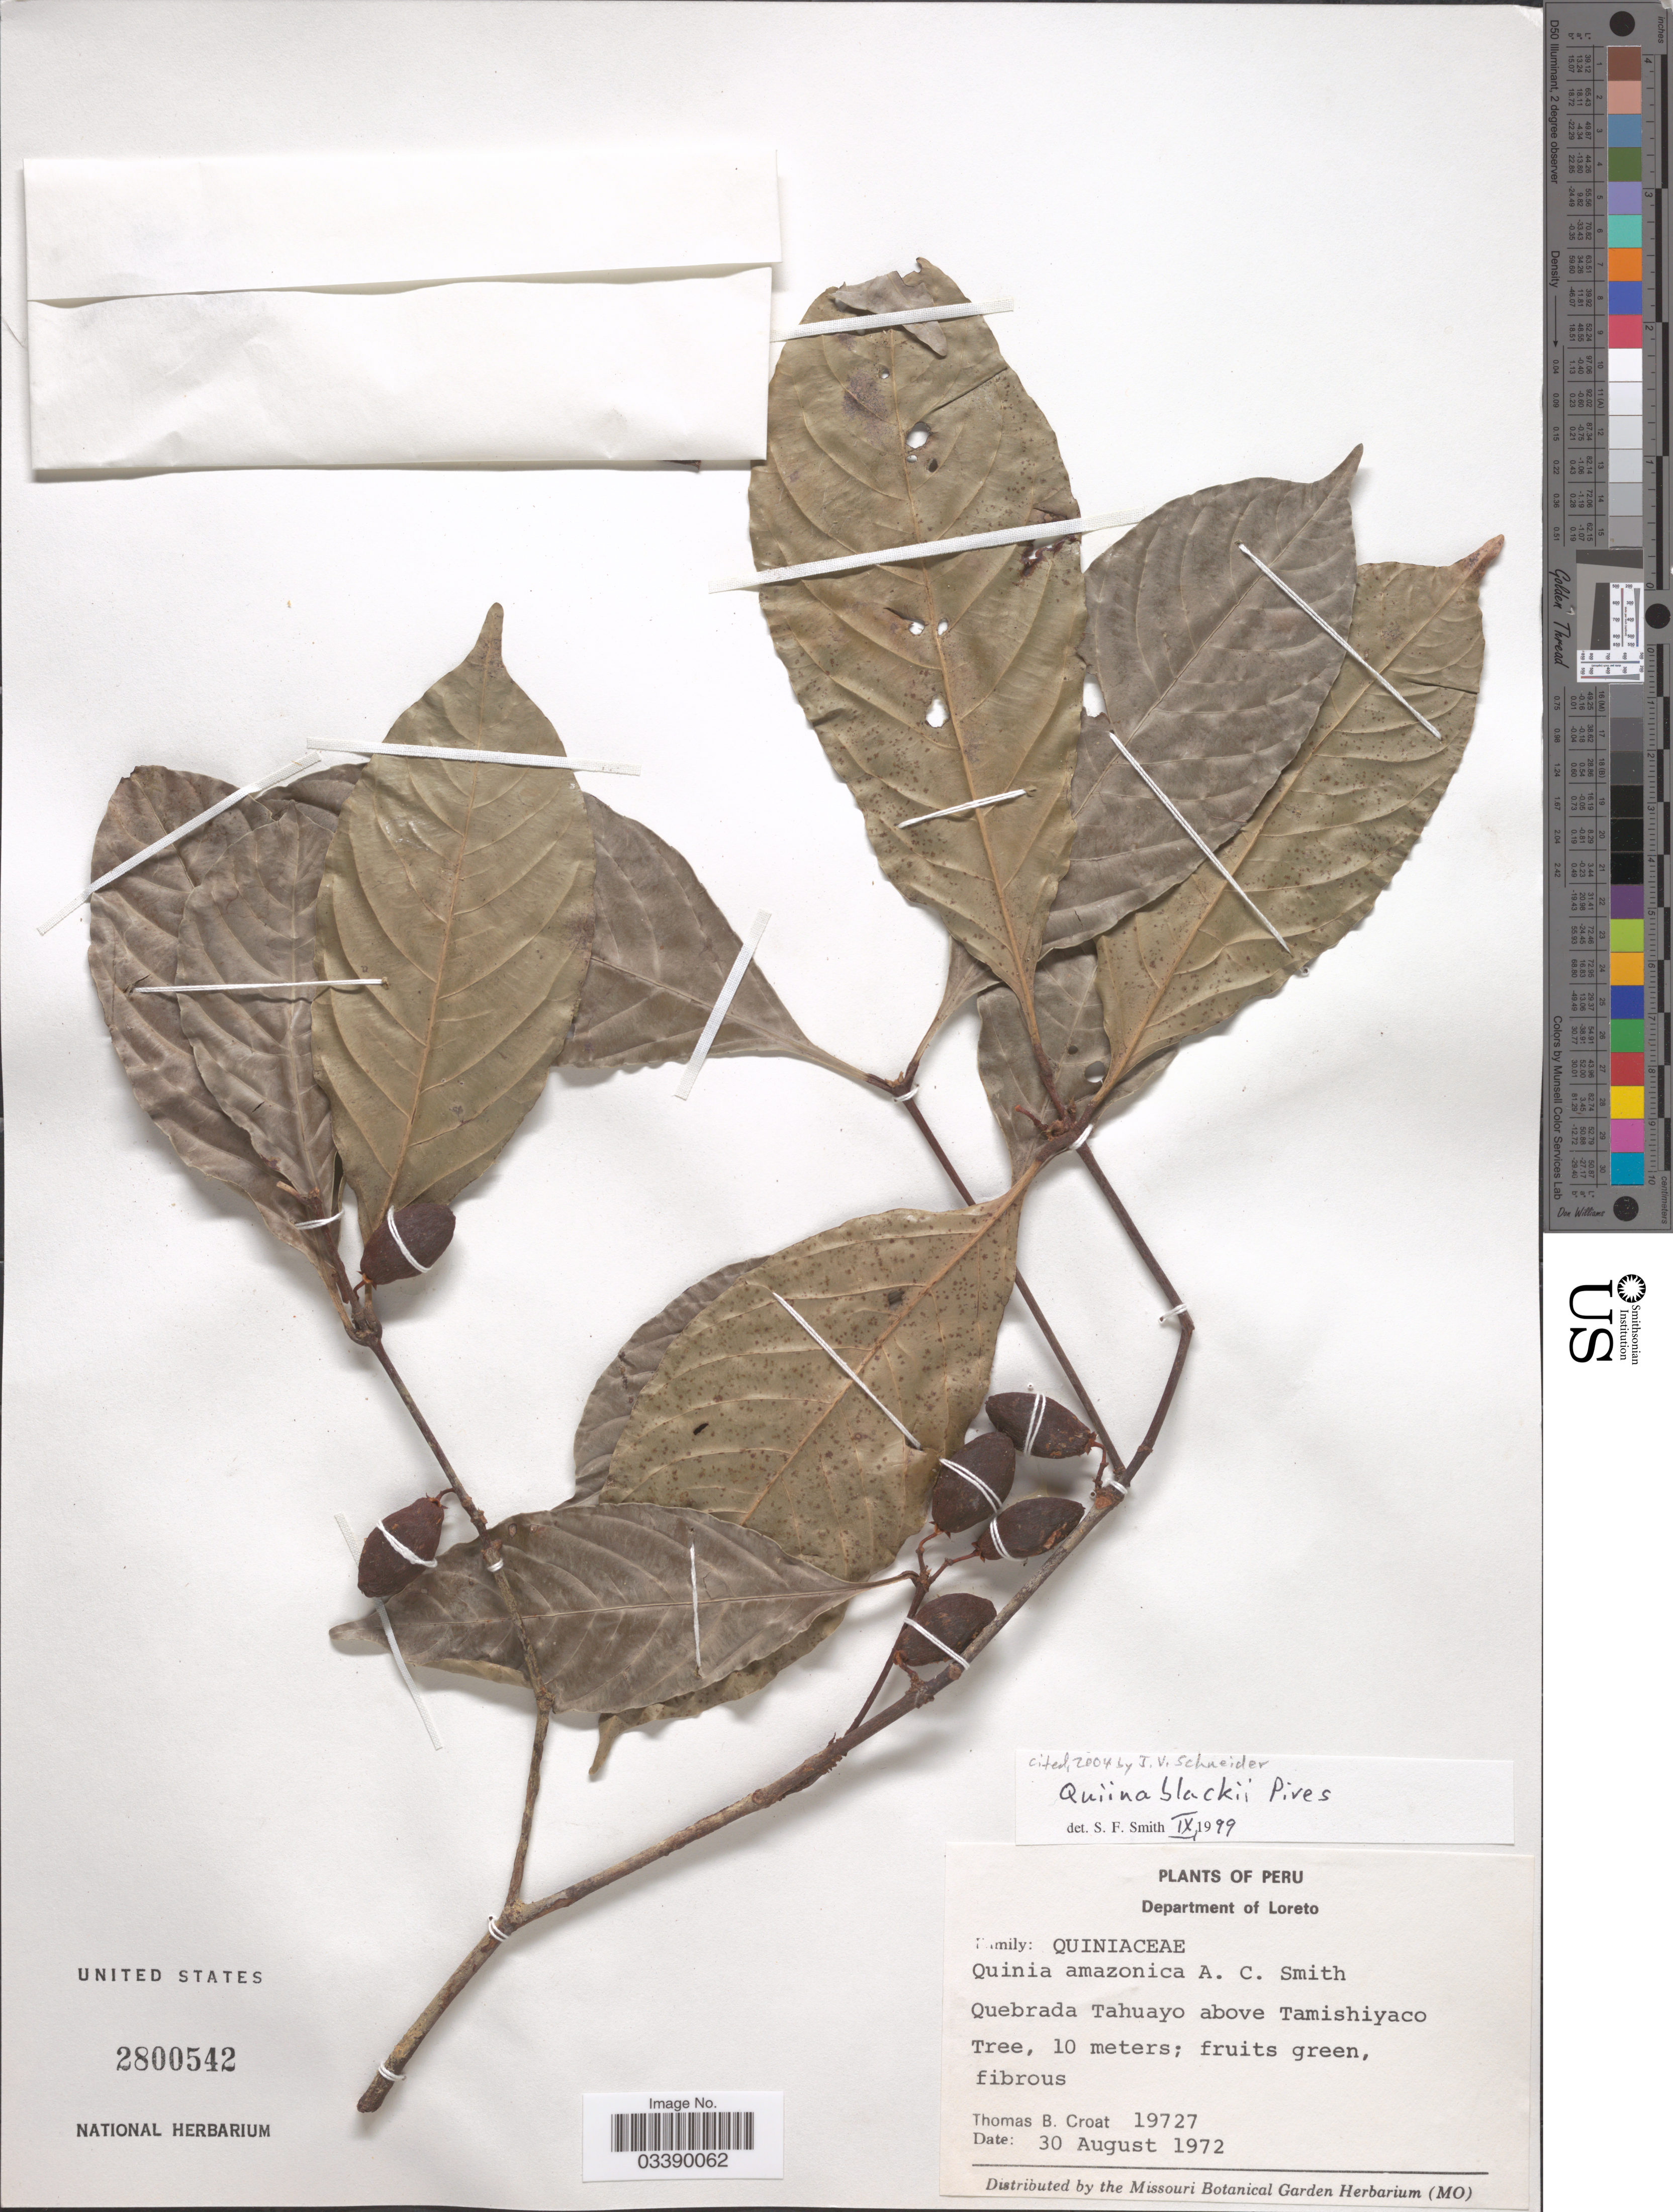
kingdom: Plantae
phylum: Tracheophyta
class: Magnoliopsida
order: Malpighiales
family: Quiinaceae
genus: Quiina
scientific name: Quiina blackii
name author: Pires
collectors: T. B. Croat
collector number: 19727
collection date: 1972-08-30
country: Peru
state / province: Loreto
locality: Department of Loreto. Quebrada Tahuayo above Tamishiyaco.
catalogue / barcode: US 2800542